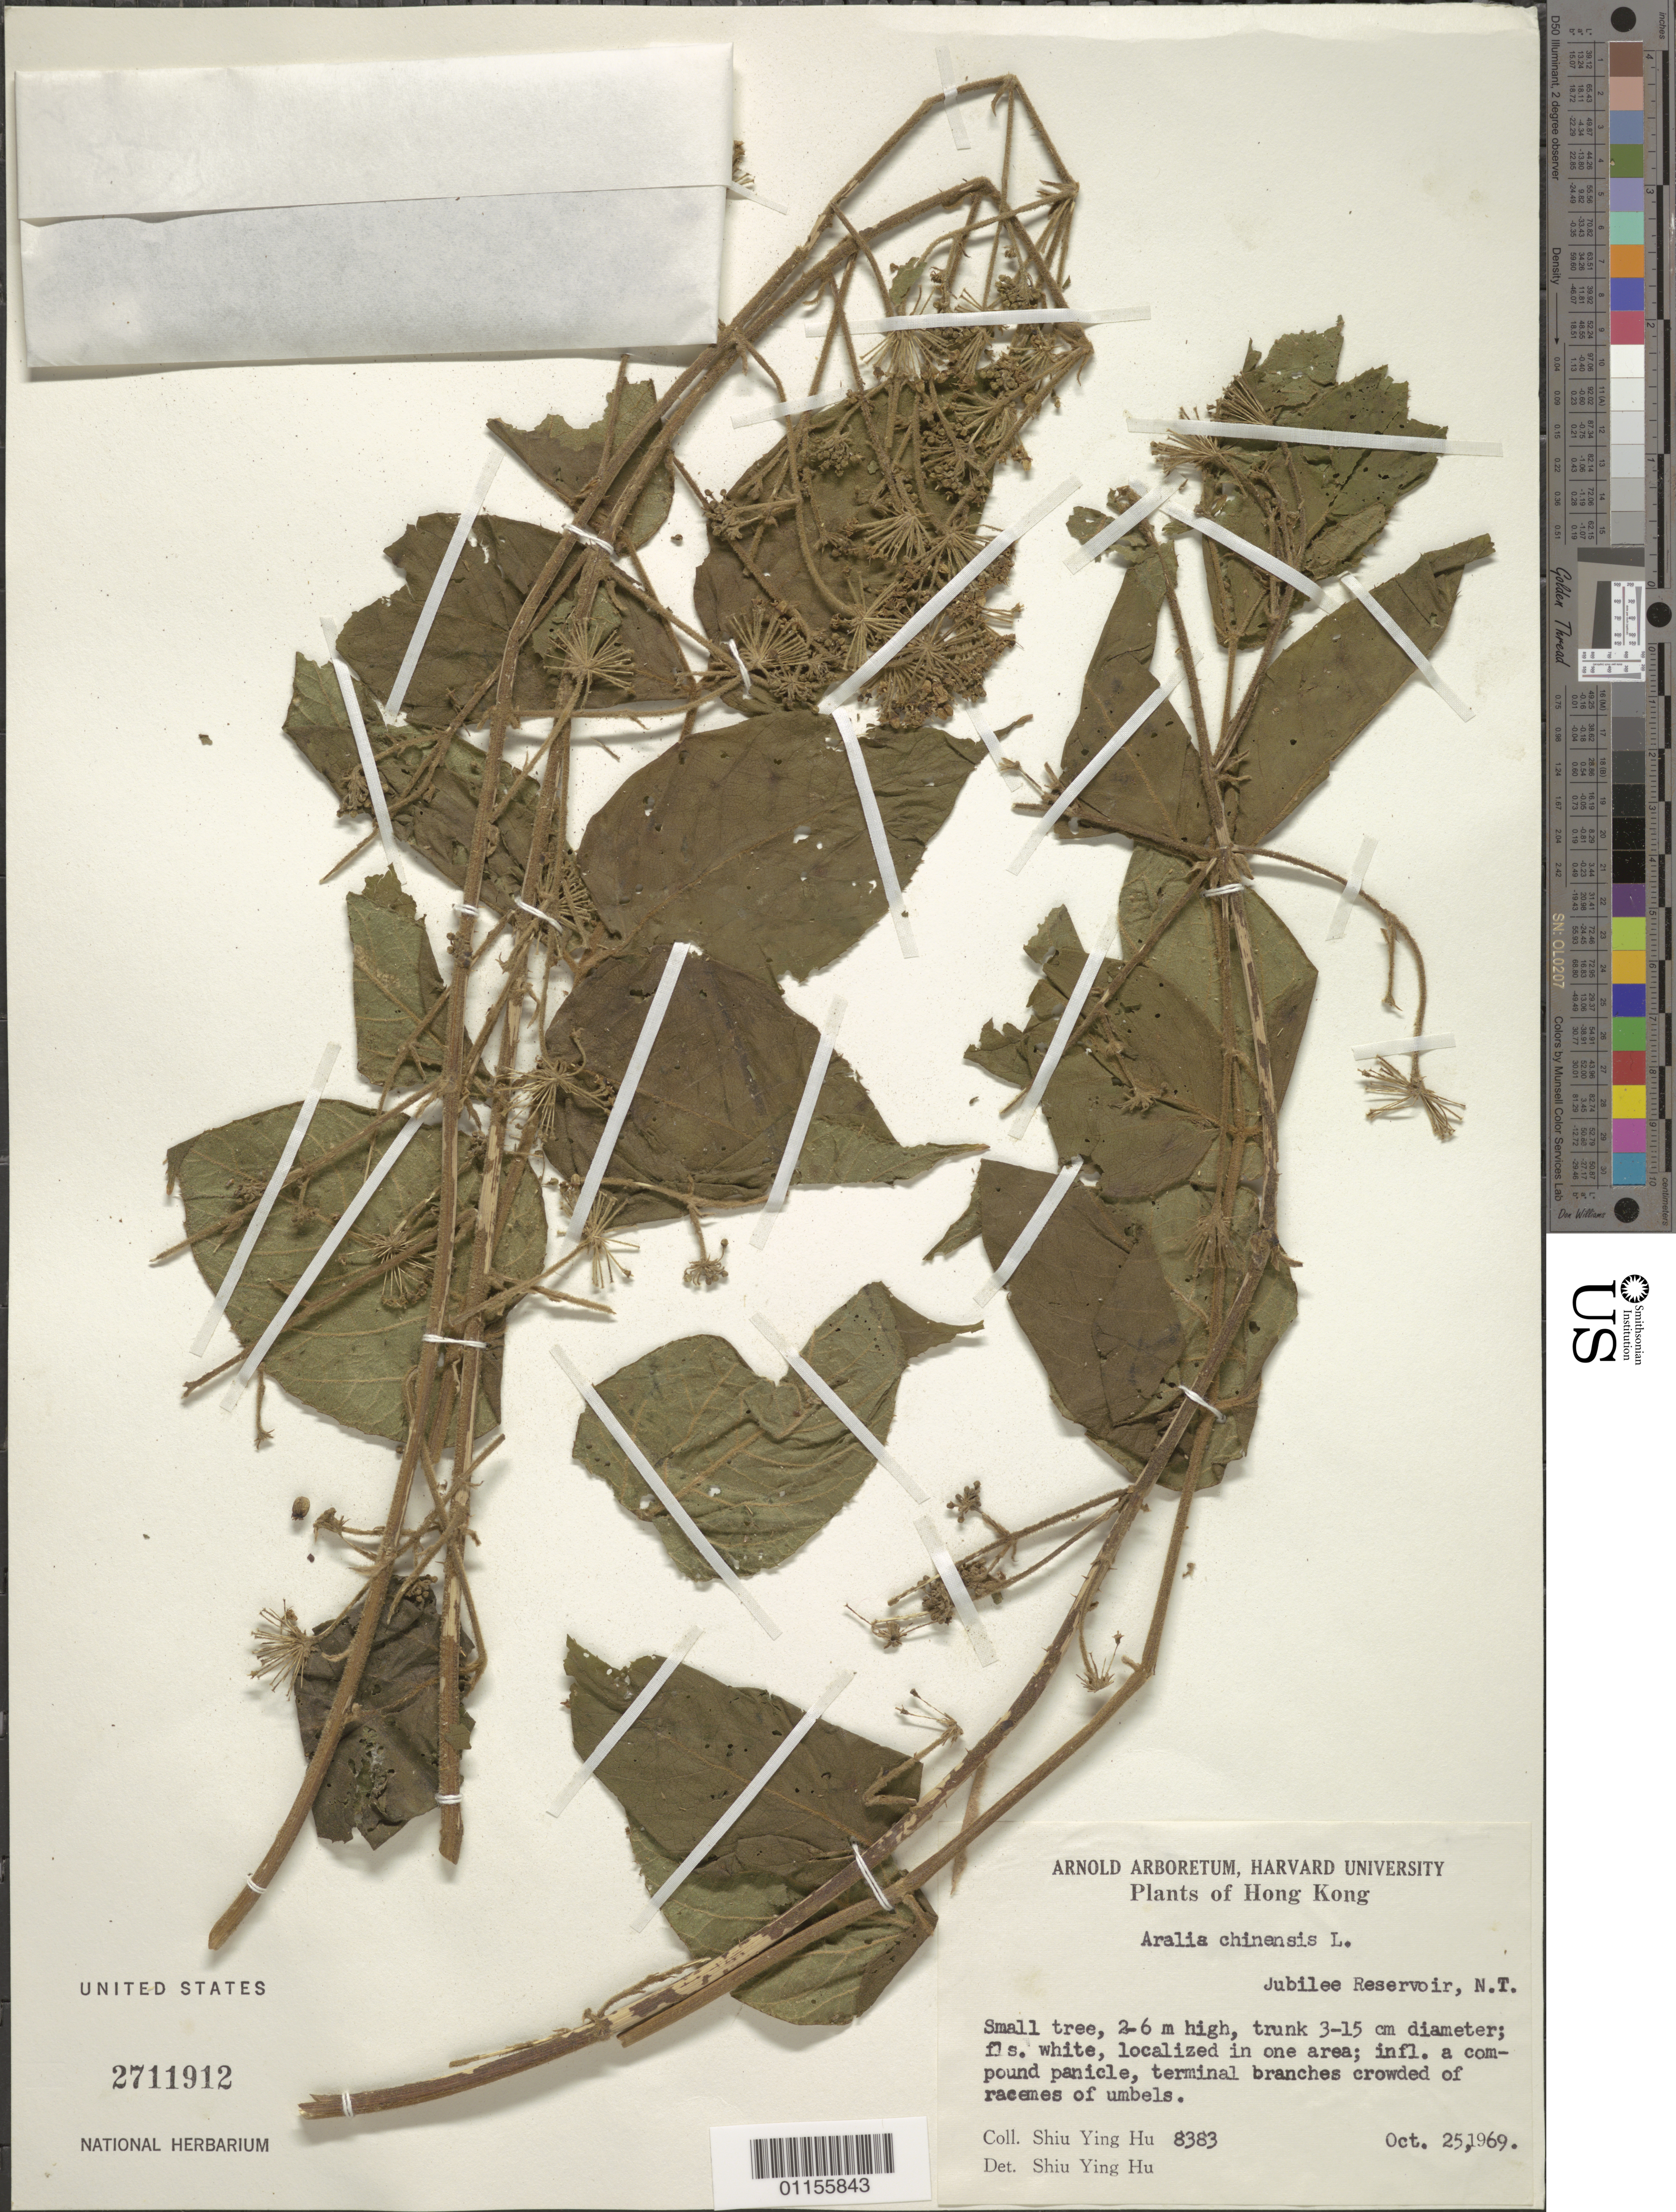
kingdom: Plantae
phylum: Tracheophyta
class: Magnoliopsida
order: Apiales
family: Araliaceae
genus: Aralia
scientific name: Aralia chinensis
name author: L.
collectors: S. Y. Hu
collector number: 8383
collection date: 1969-10-25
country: China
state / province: Hong Kong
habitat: Small tree.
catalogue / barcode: US 2711912